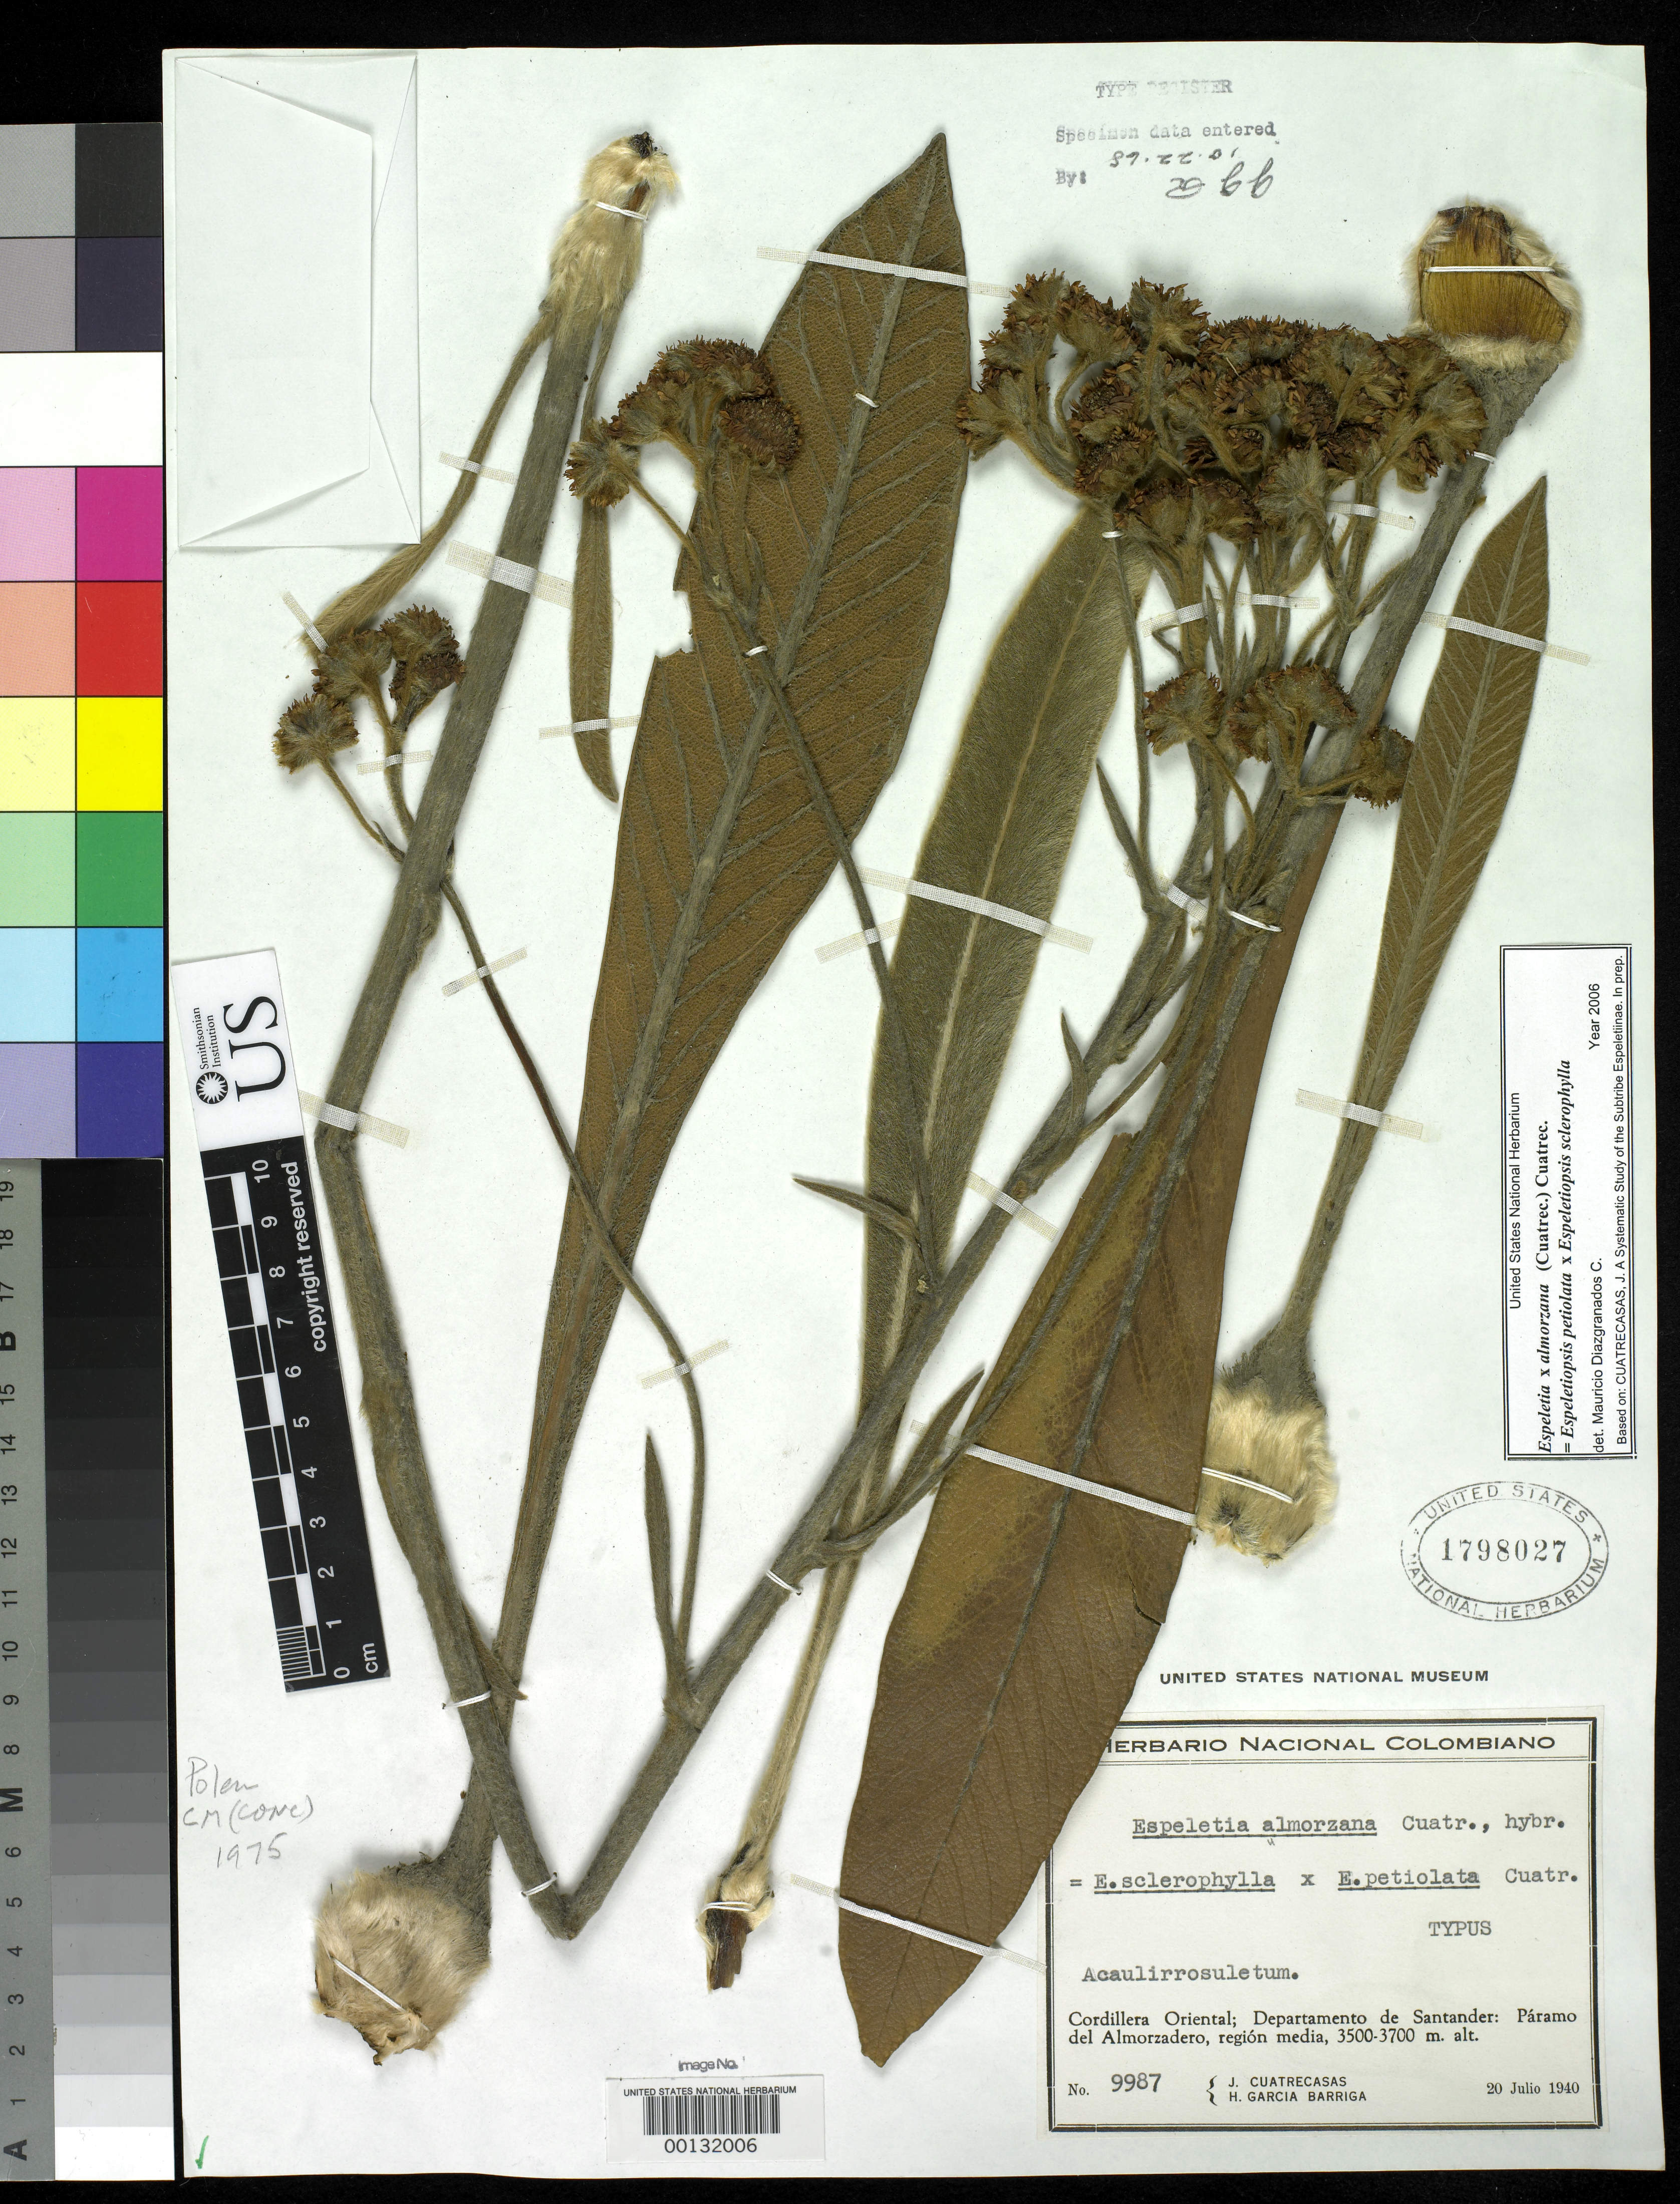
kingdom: Plantae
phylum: Tracheophyta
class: Magnoliopsida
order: Asterales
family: Asteraceae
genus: Espeletia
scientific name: Espeletia x almorzana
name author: Cuatrec.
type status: Isotype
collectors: J. Cuatrecasas & H. García Barriga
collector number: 9987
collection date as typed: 20 Jul 1940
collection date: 1940-07-20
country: Colombia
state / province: Santander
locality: Páramo del Almorzadero, Cordillera Oriental.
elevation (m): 3500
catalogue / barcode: US 1798027